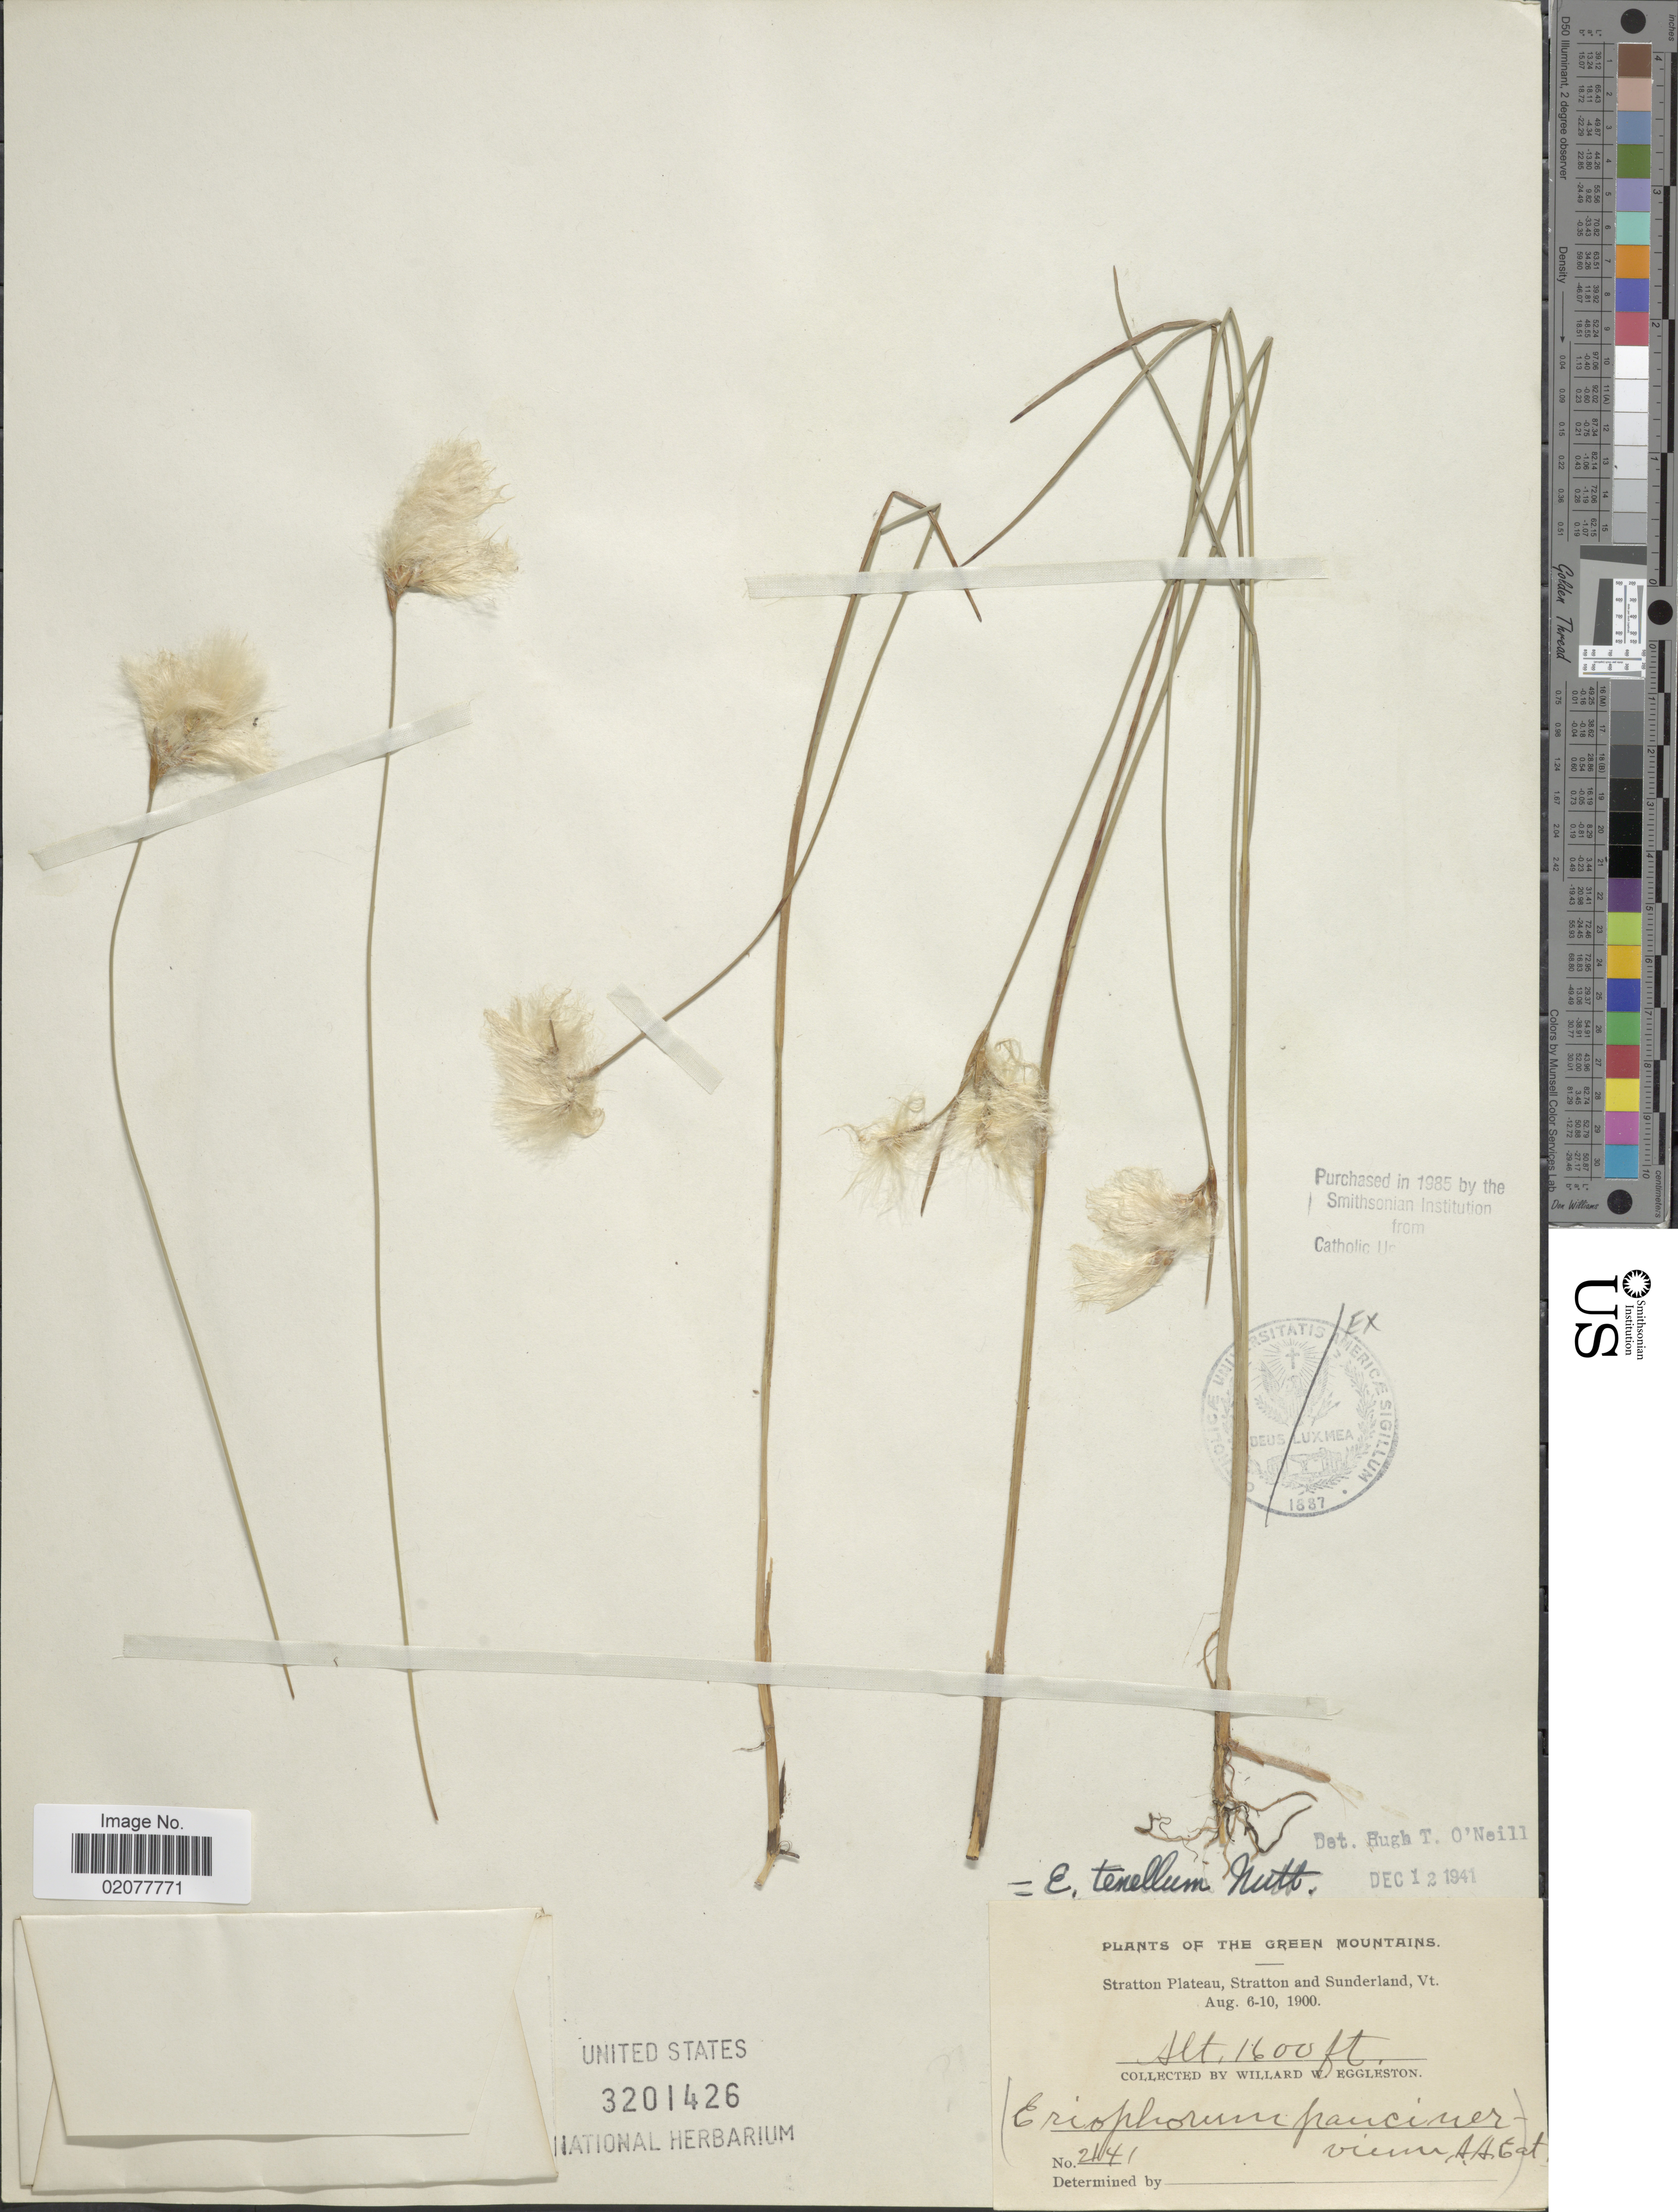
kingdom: Plantae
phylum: Tracheophyta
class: Liliopsida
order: Poales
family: Cyperaceae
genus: Eriophorum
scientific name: Eriophorum tenellum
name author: Nutt.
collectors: W. W. Eggleston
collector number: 2141*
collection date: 1900-08-06/1900-08-10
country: United States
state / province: Vermont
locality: Green Mountains. Stratton Plateau, Stratton and Sunderland, Vt.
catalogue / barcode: US 3201426